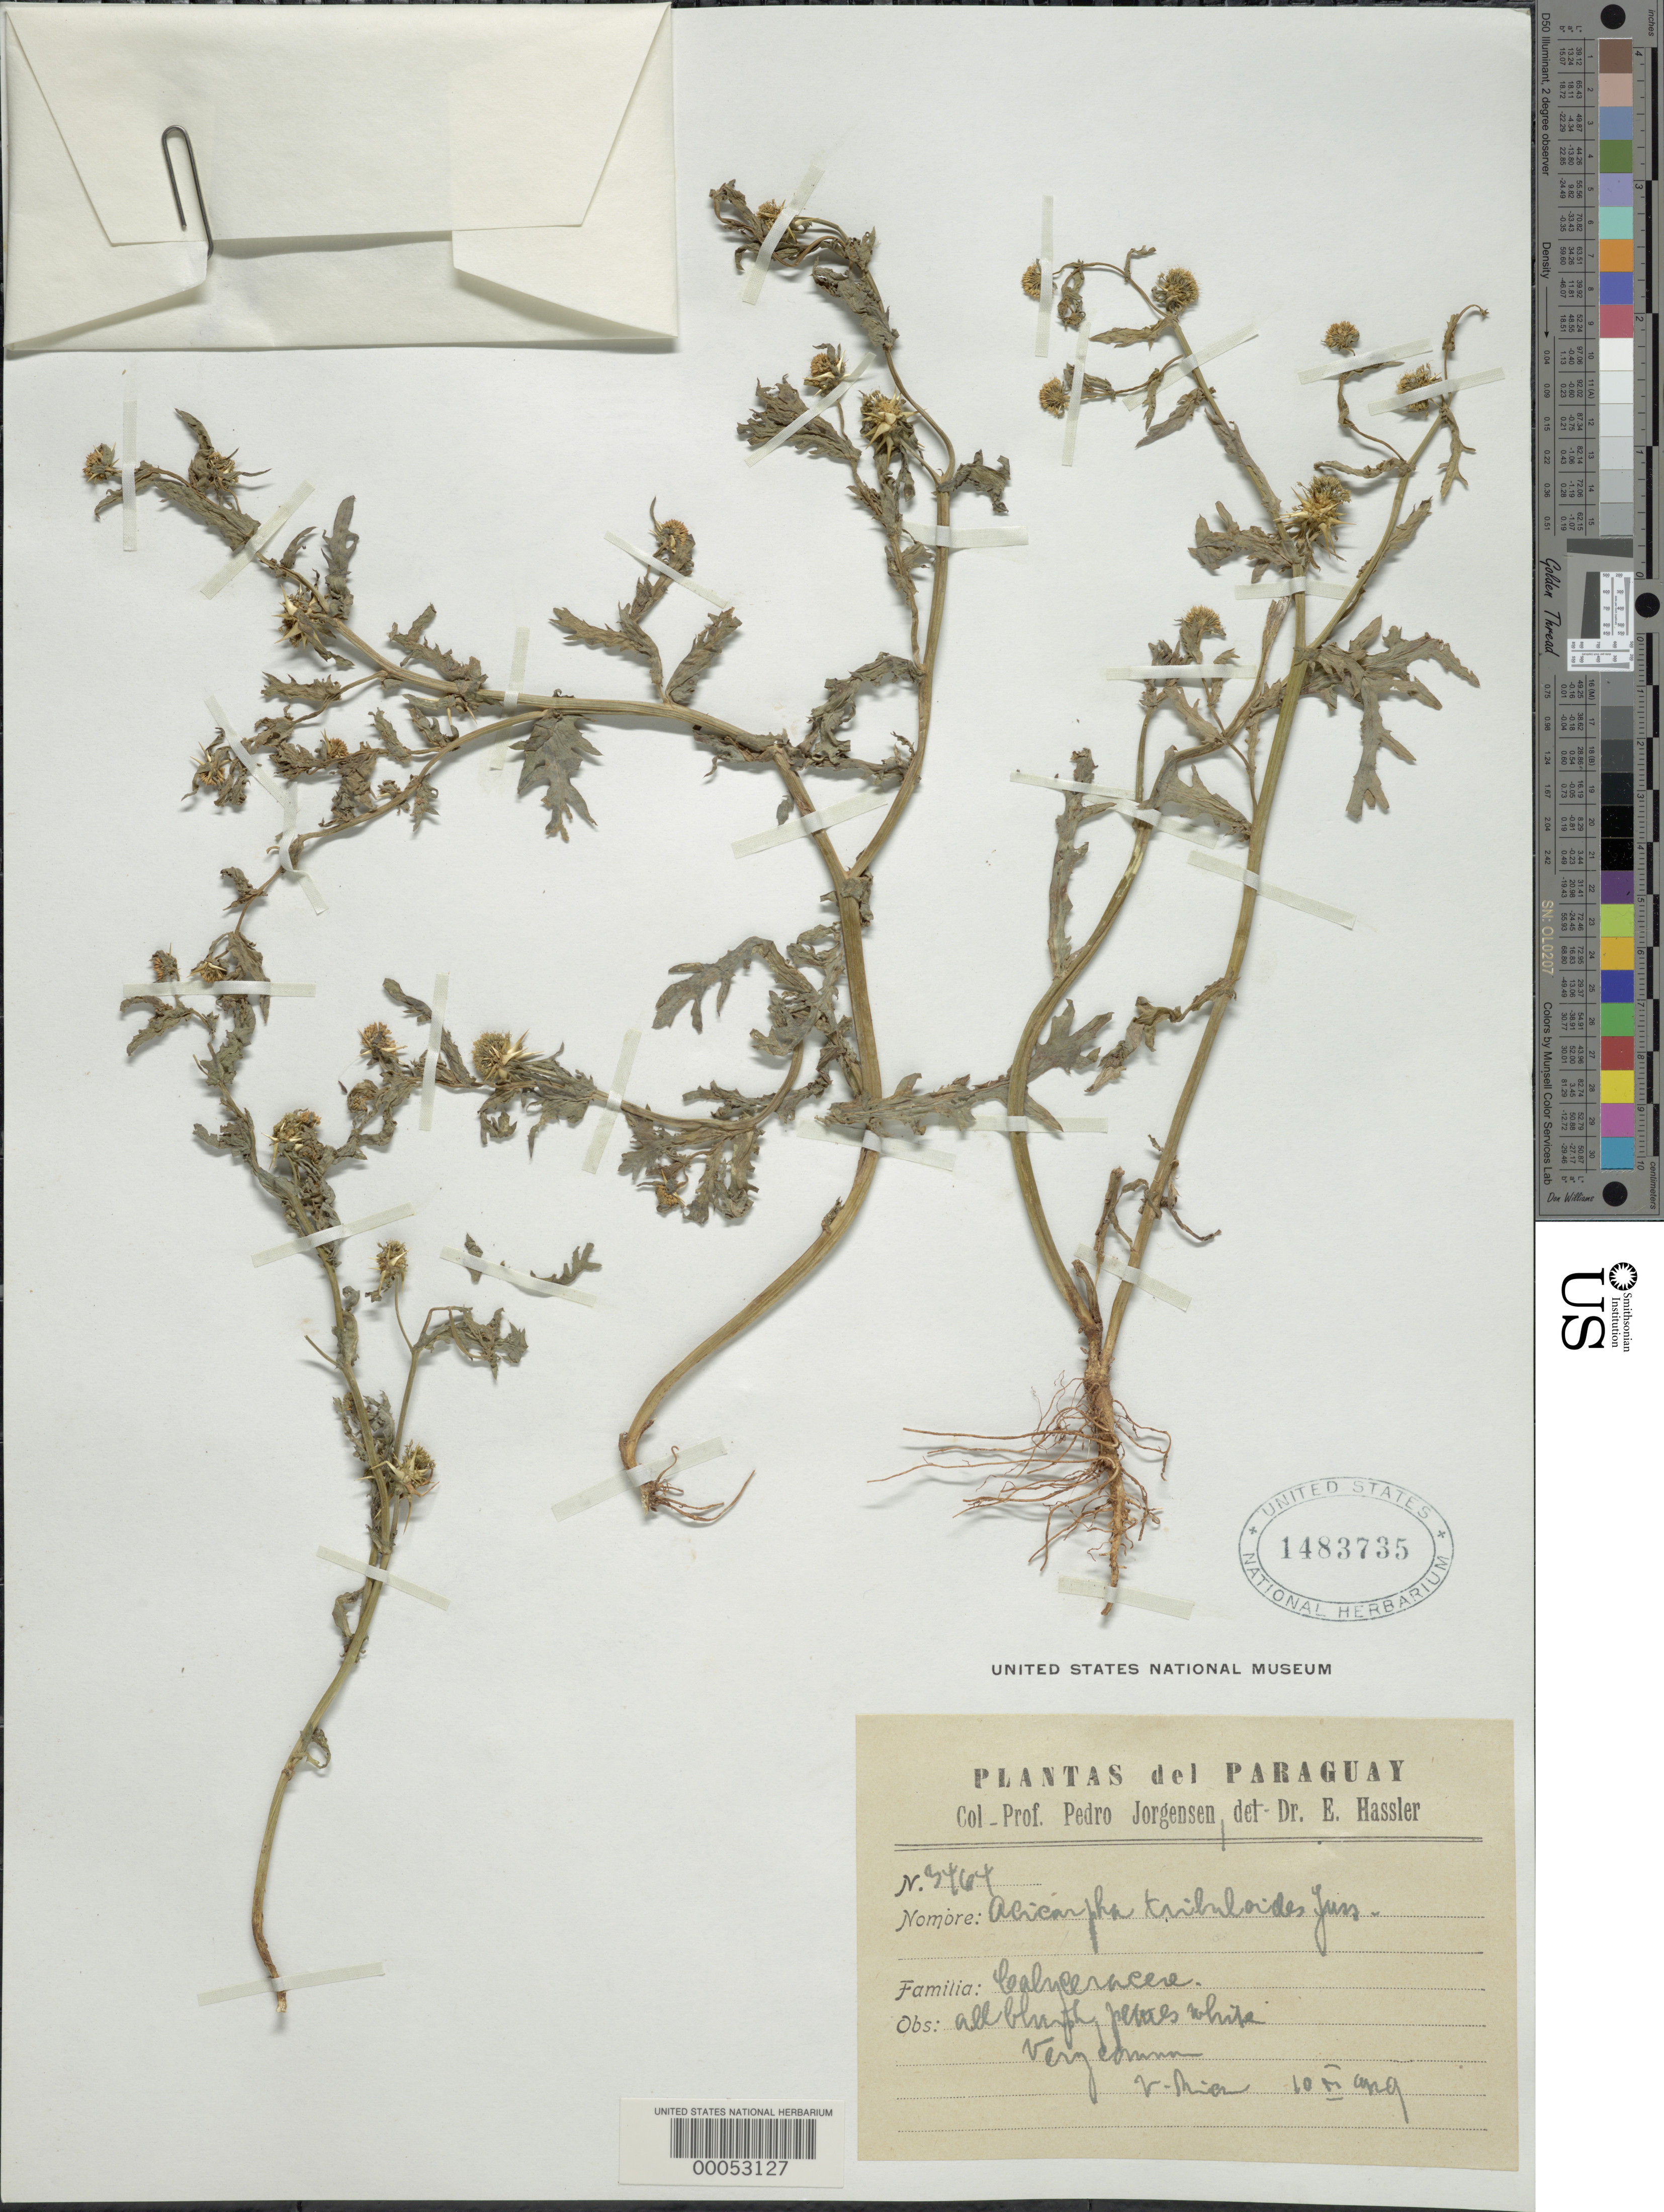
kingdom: Plantae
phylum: Tracheophyta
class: Magnoliopsida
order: Asterales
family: Calyceraceae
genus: Acicarpha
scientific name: Acicarpha tribuloides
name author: Juss.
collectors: P. Jorgensen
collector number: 3464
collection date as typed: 10 Feb 1909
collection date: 1909-02-10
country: Paraguay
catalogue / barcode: US 1483735